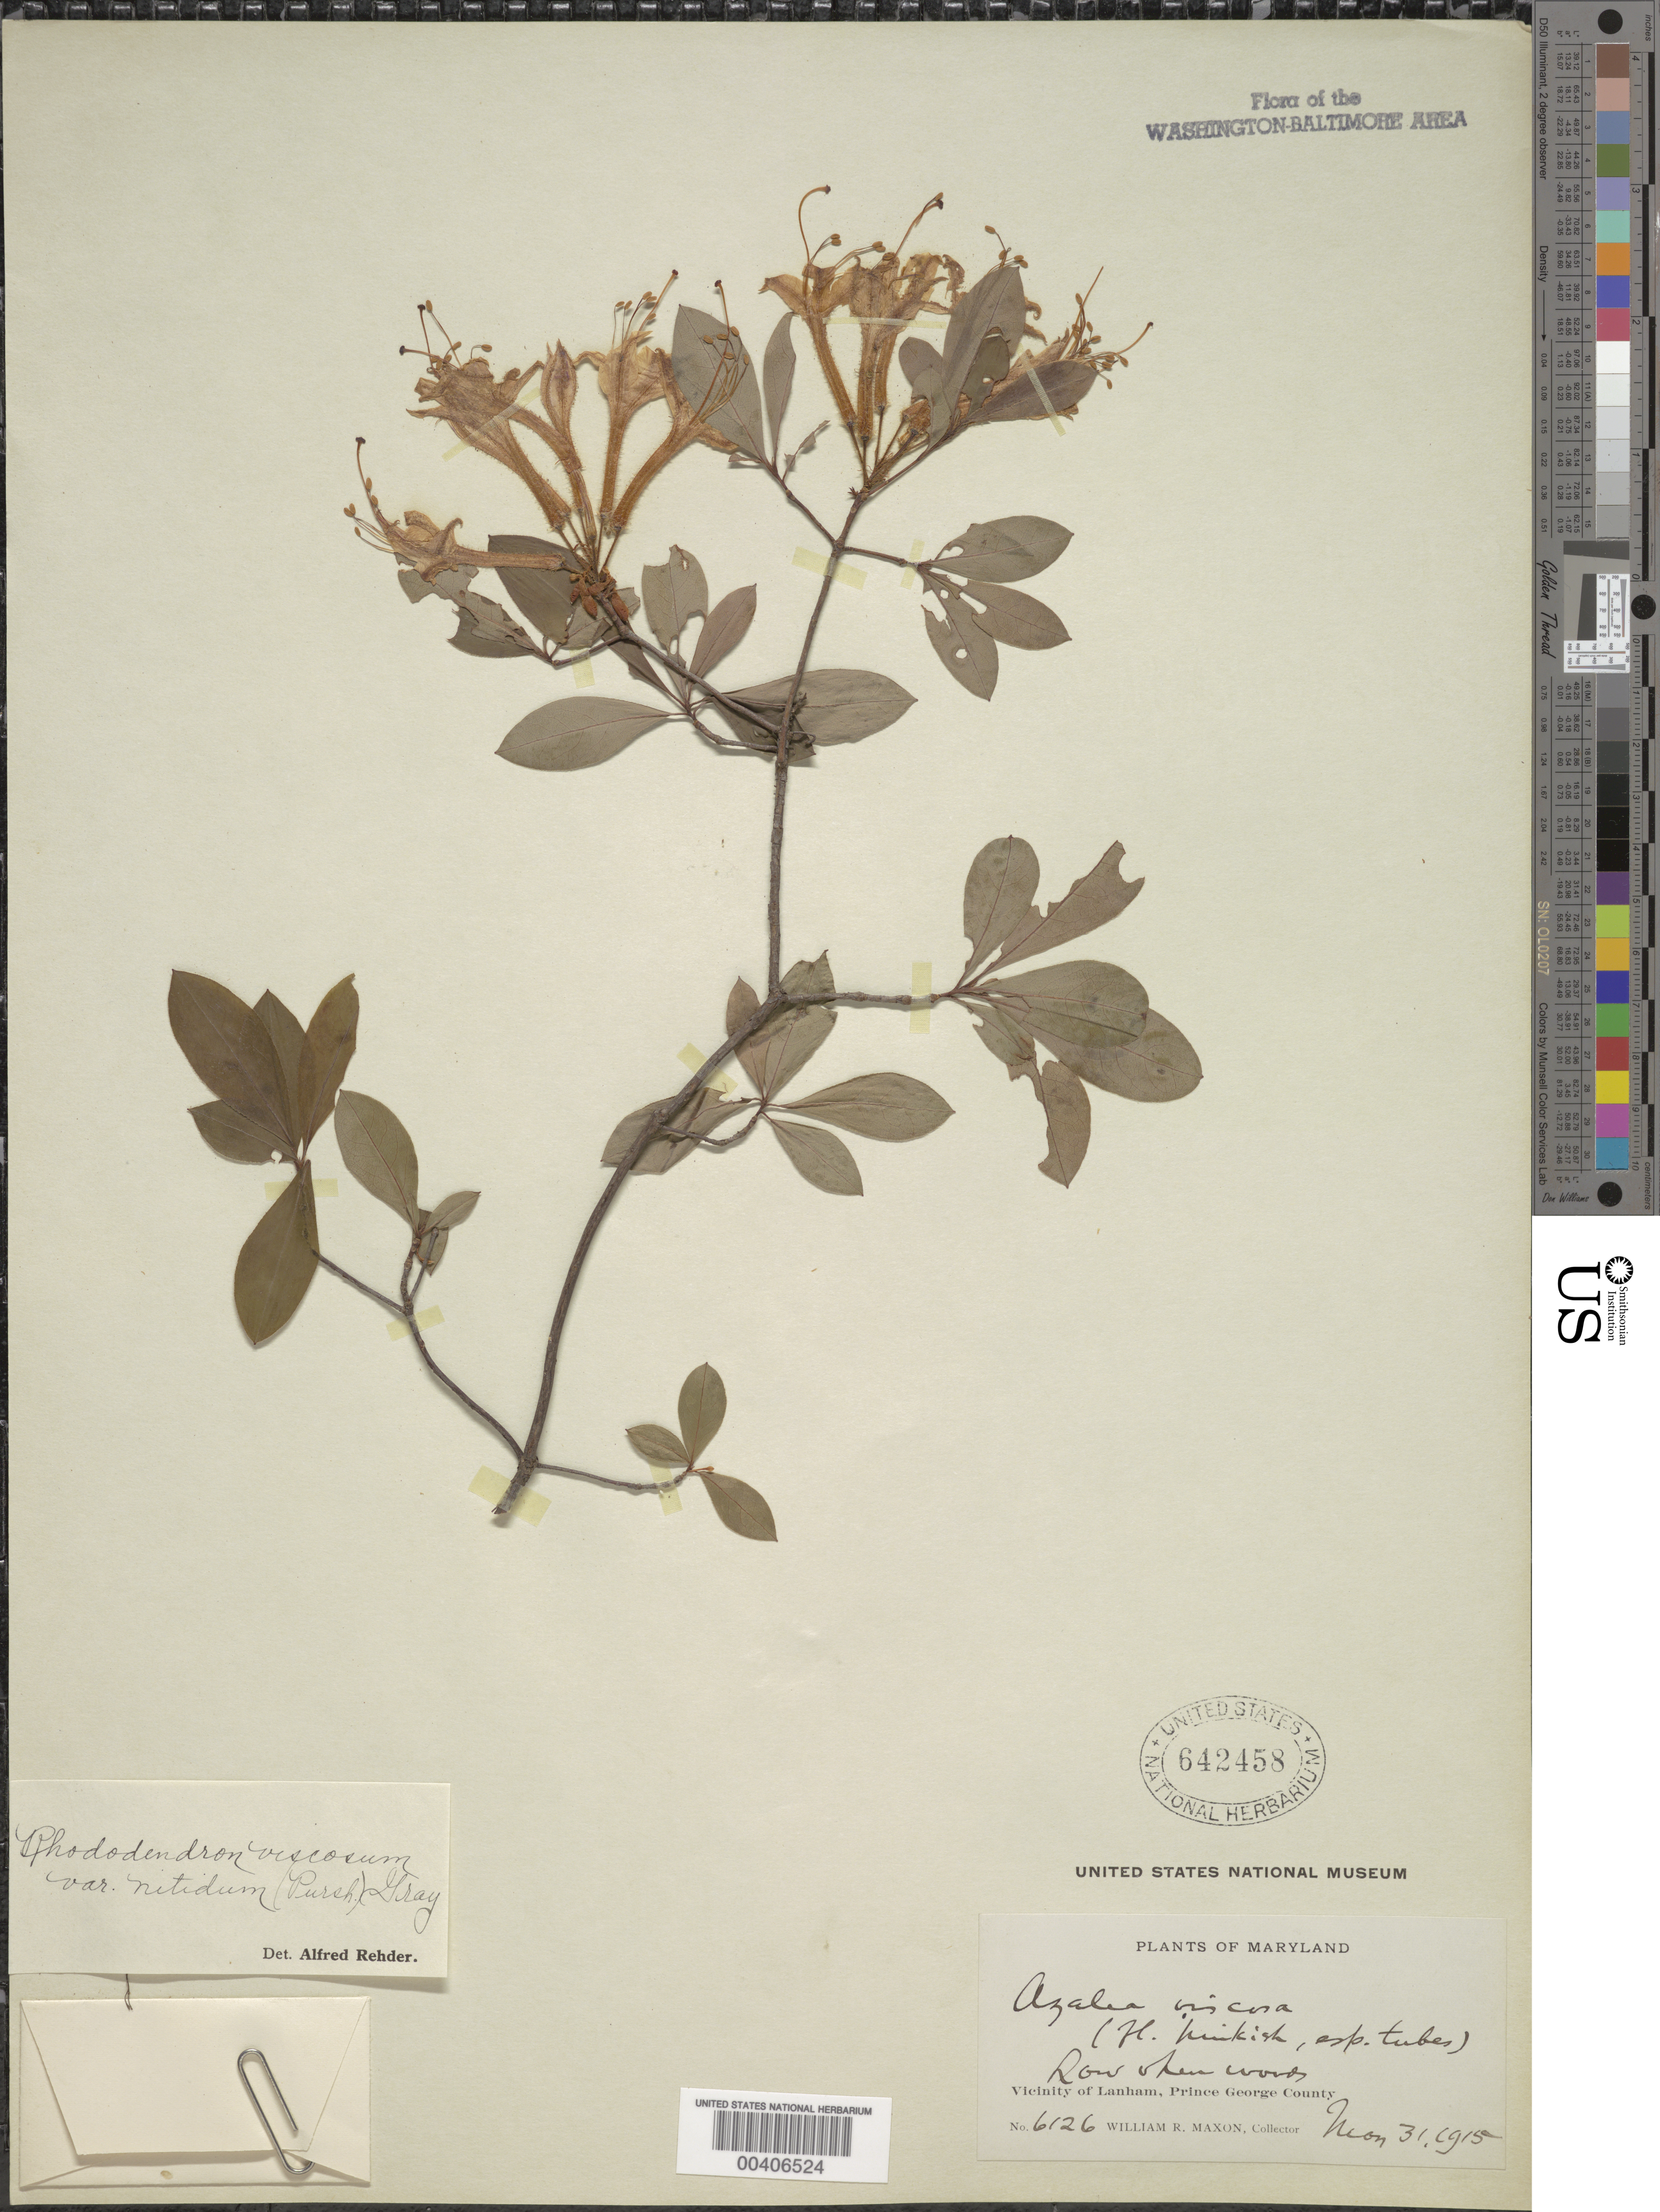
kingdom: Plantae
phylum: Tracheophyta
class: Magnoliopsida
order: Ericales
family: Ericaceae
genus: Rhododendron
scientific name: Rhododendron viscosum var. nitidum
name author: (Pursh) A. Gray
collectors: W. R. Maxon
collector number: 6126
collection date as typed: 31 May 1915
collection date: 1915-05-31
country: United States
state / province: Maryland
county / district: Prince George's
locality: Lanham vicinity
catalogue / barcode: US 642458